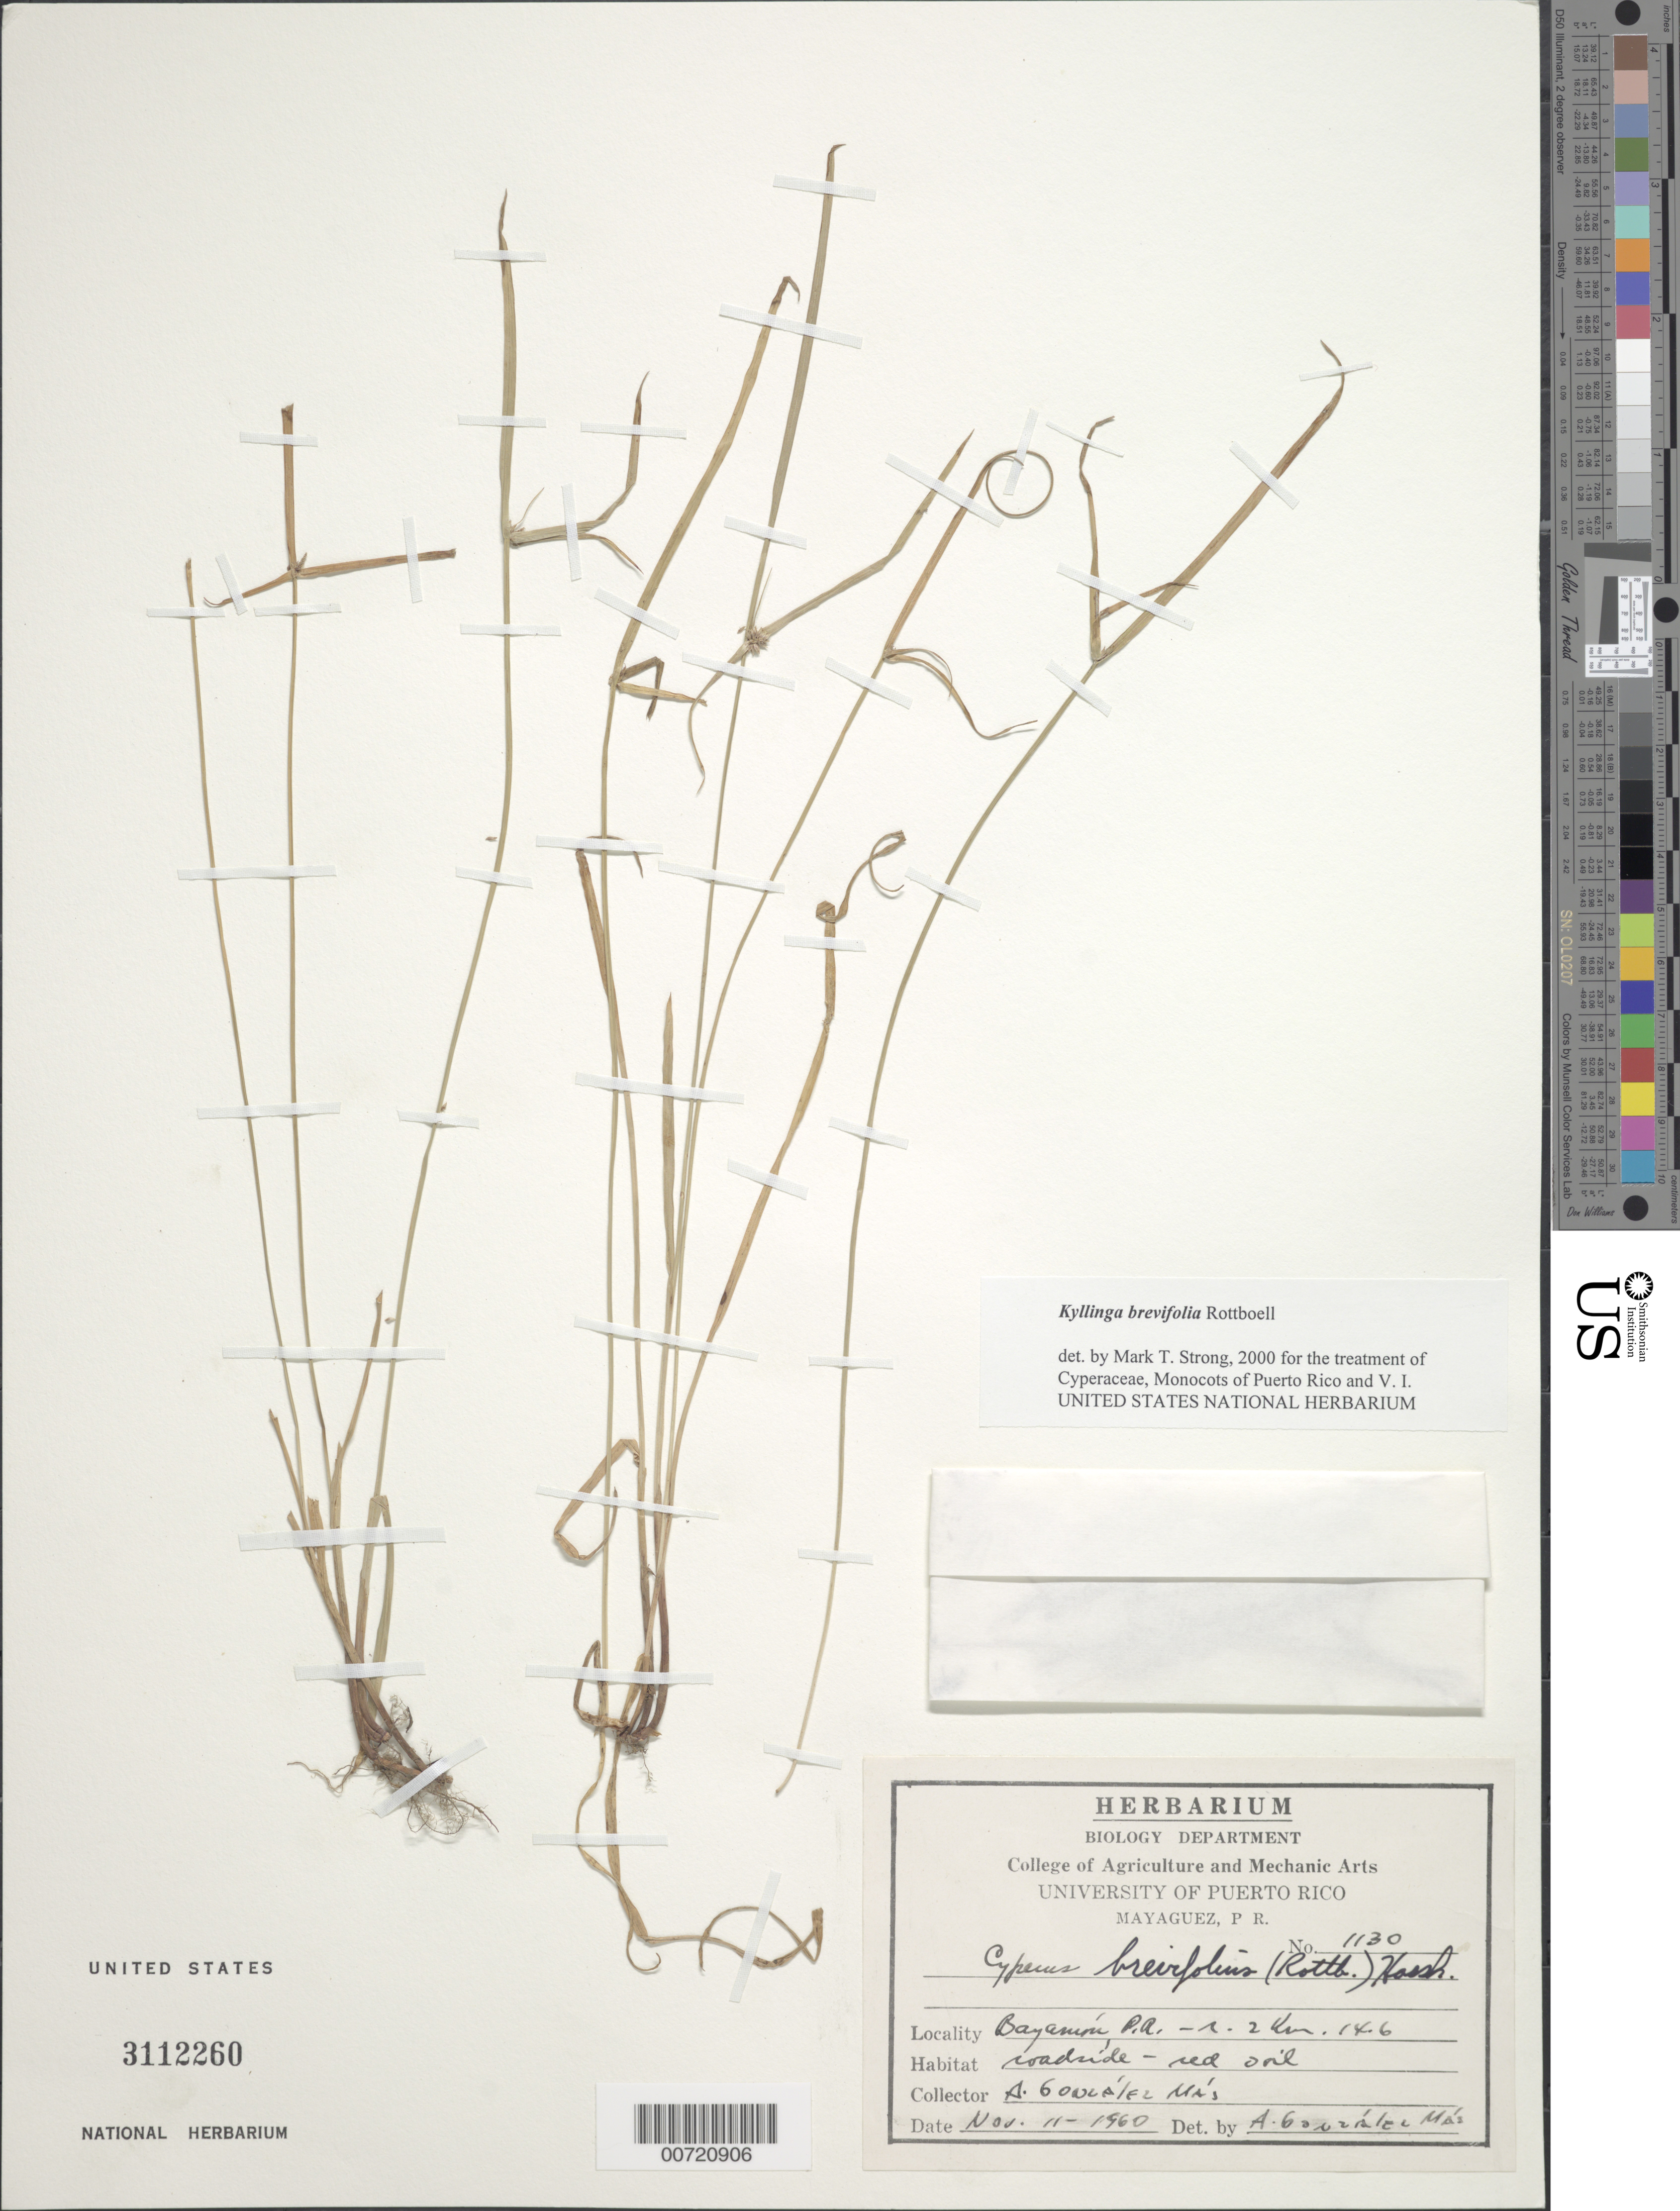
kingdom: Plantae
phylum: Tracheophyta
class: Liliopsida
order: Poales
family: Cyperaceae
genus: Cyperus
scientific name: Cyperus brevifolius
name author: (Rottb.) Hassk.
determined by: Strong, M. T., (US), Smithsonian Institution - National Museum of Natural History (UNITED STATES)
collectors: A. González Más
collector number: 1130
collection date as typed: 11 Nov 1960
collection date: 1960-11-11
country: Puerto Rico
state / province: Bayamón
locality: Bayamón: Rd. 2, km 14.6.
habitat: Roadside.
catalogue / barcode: US 3112260